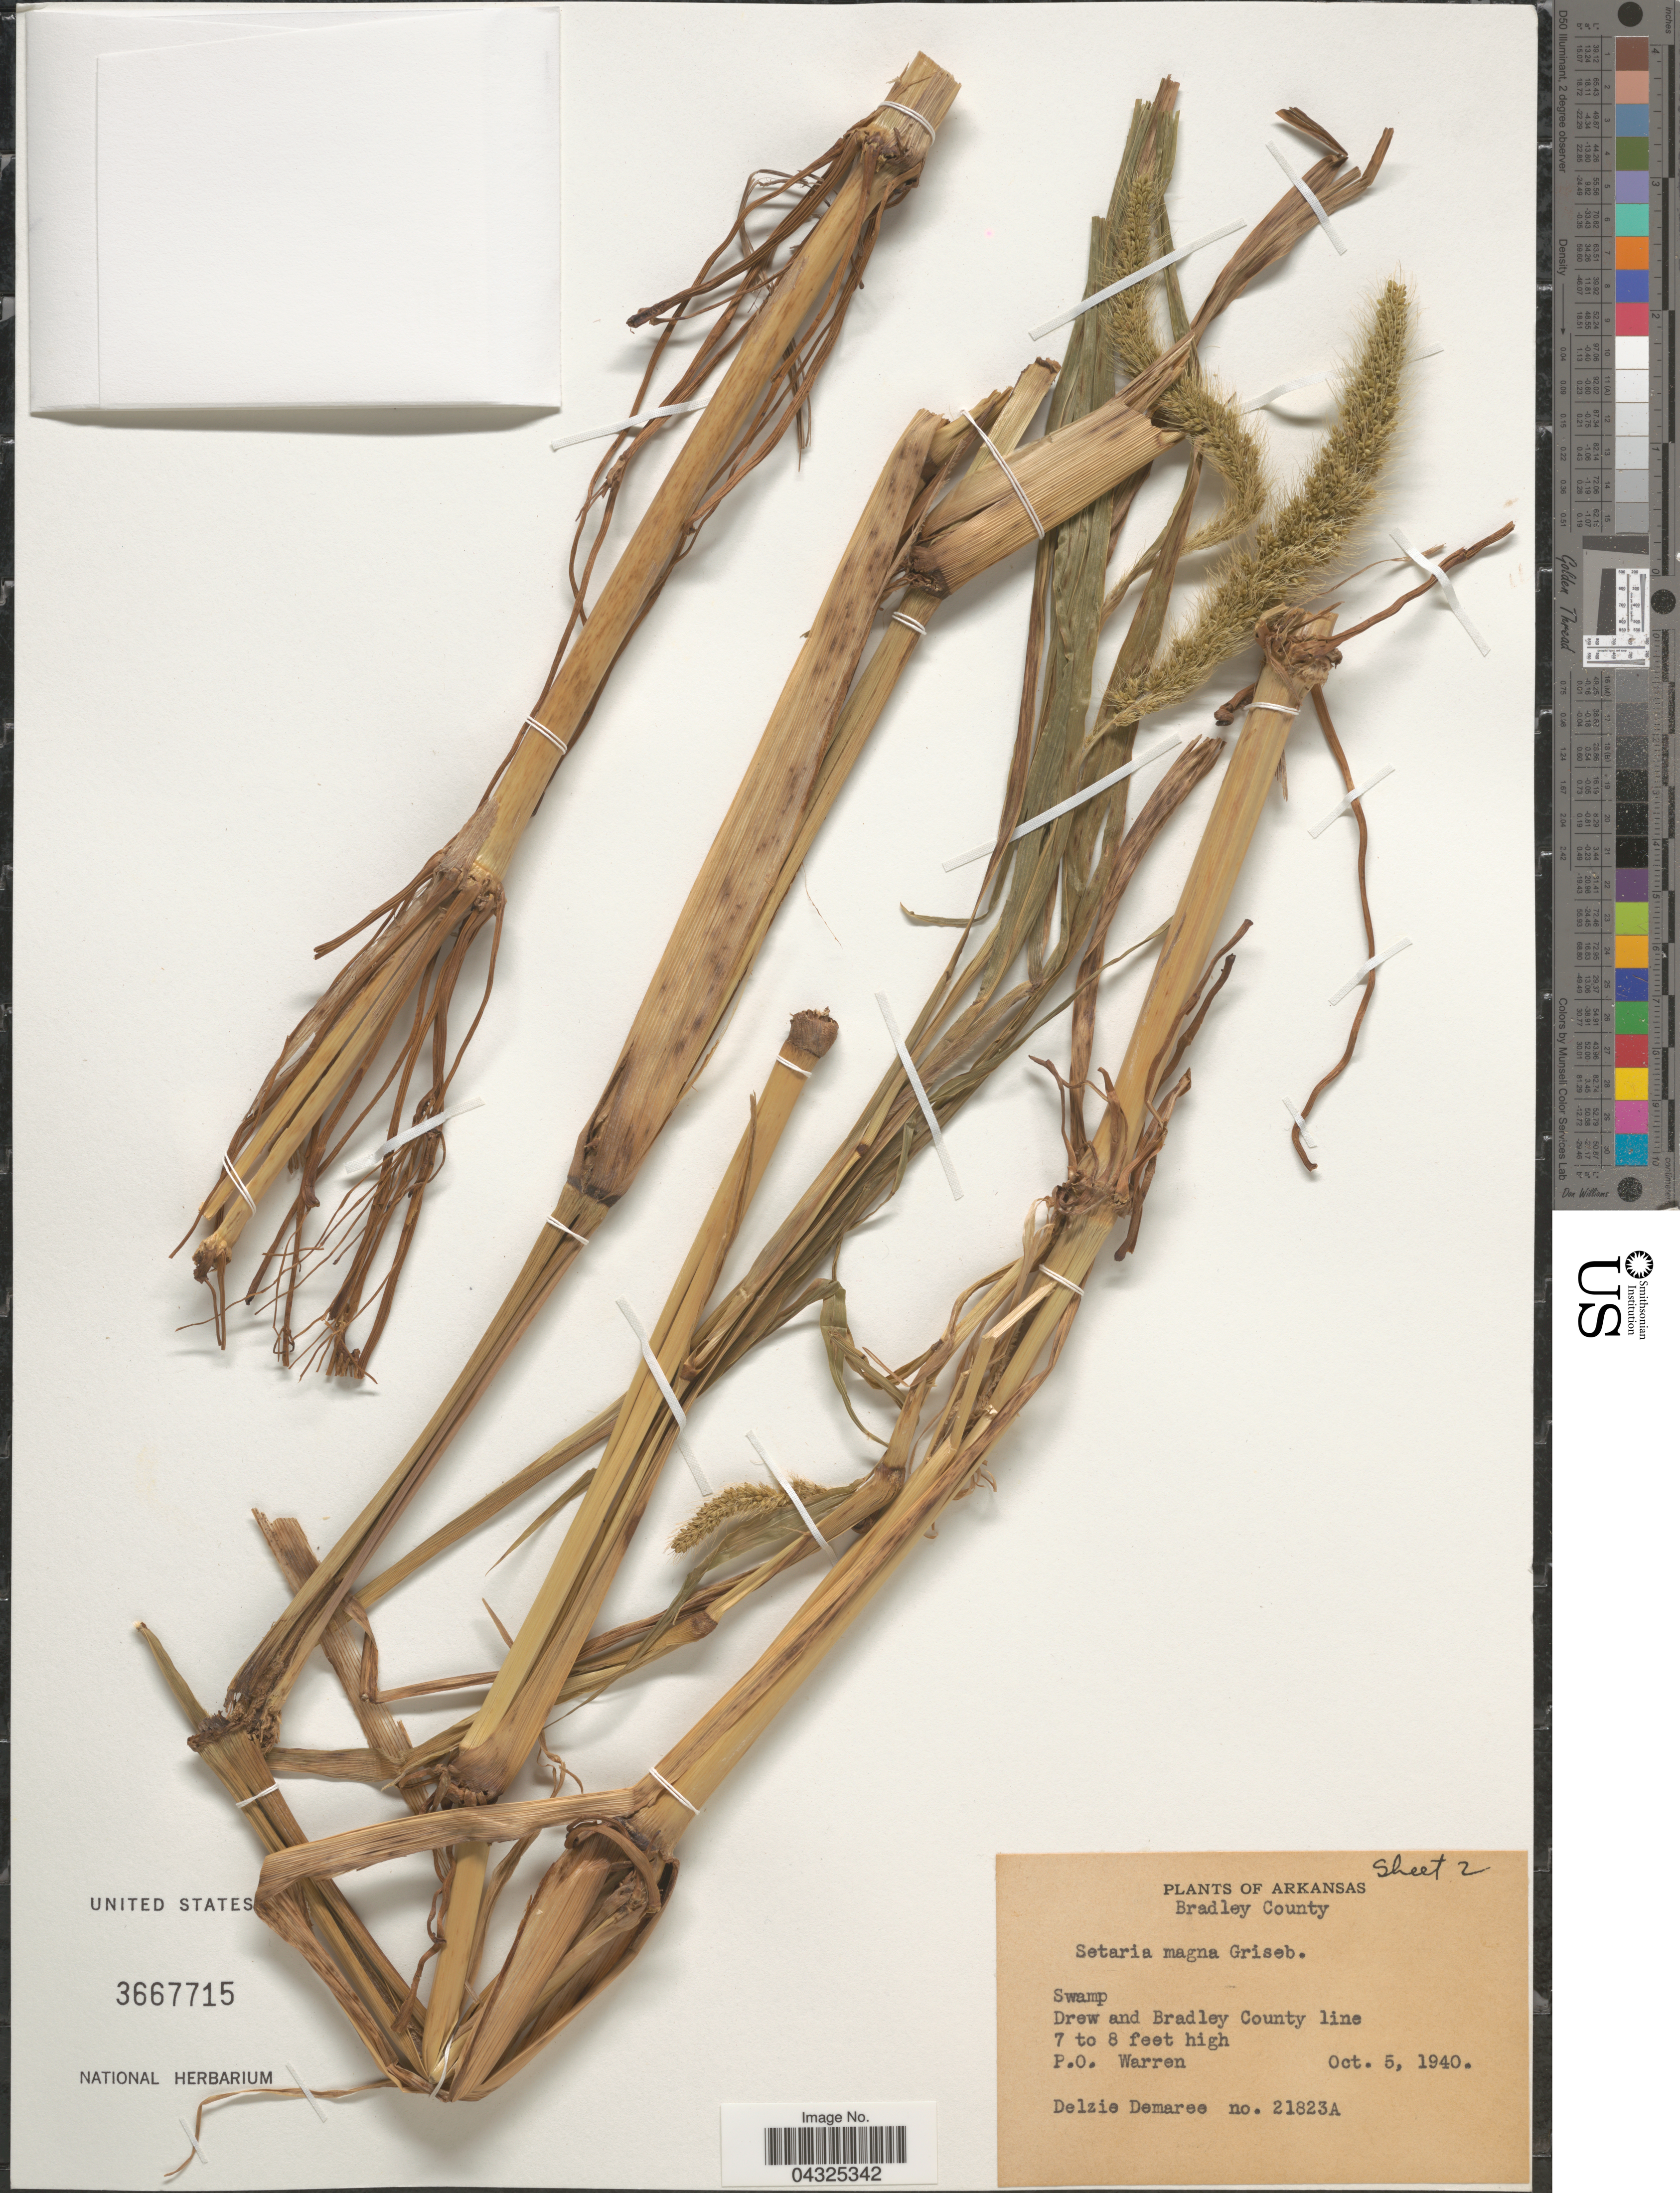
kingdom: Plantae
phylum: Tracheophyta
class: Liliopsida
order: Poales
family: Poaceae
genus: Setaria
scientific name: Setaria magna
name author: Griseb.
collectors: D. Demaree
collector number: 21823A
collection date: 1940-10-05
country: United States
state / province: Arkansas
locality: Bradley County. Drew and Bradley County line. P.O. Warren.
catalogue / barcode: US 3667715